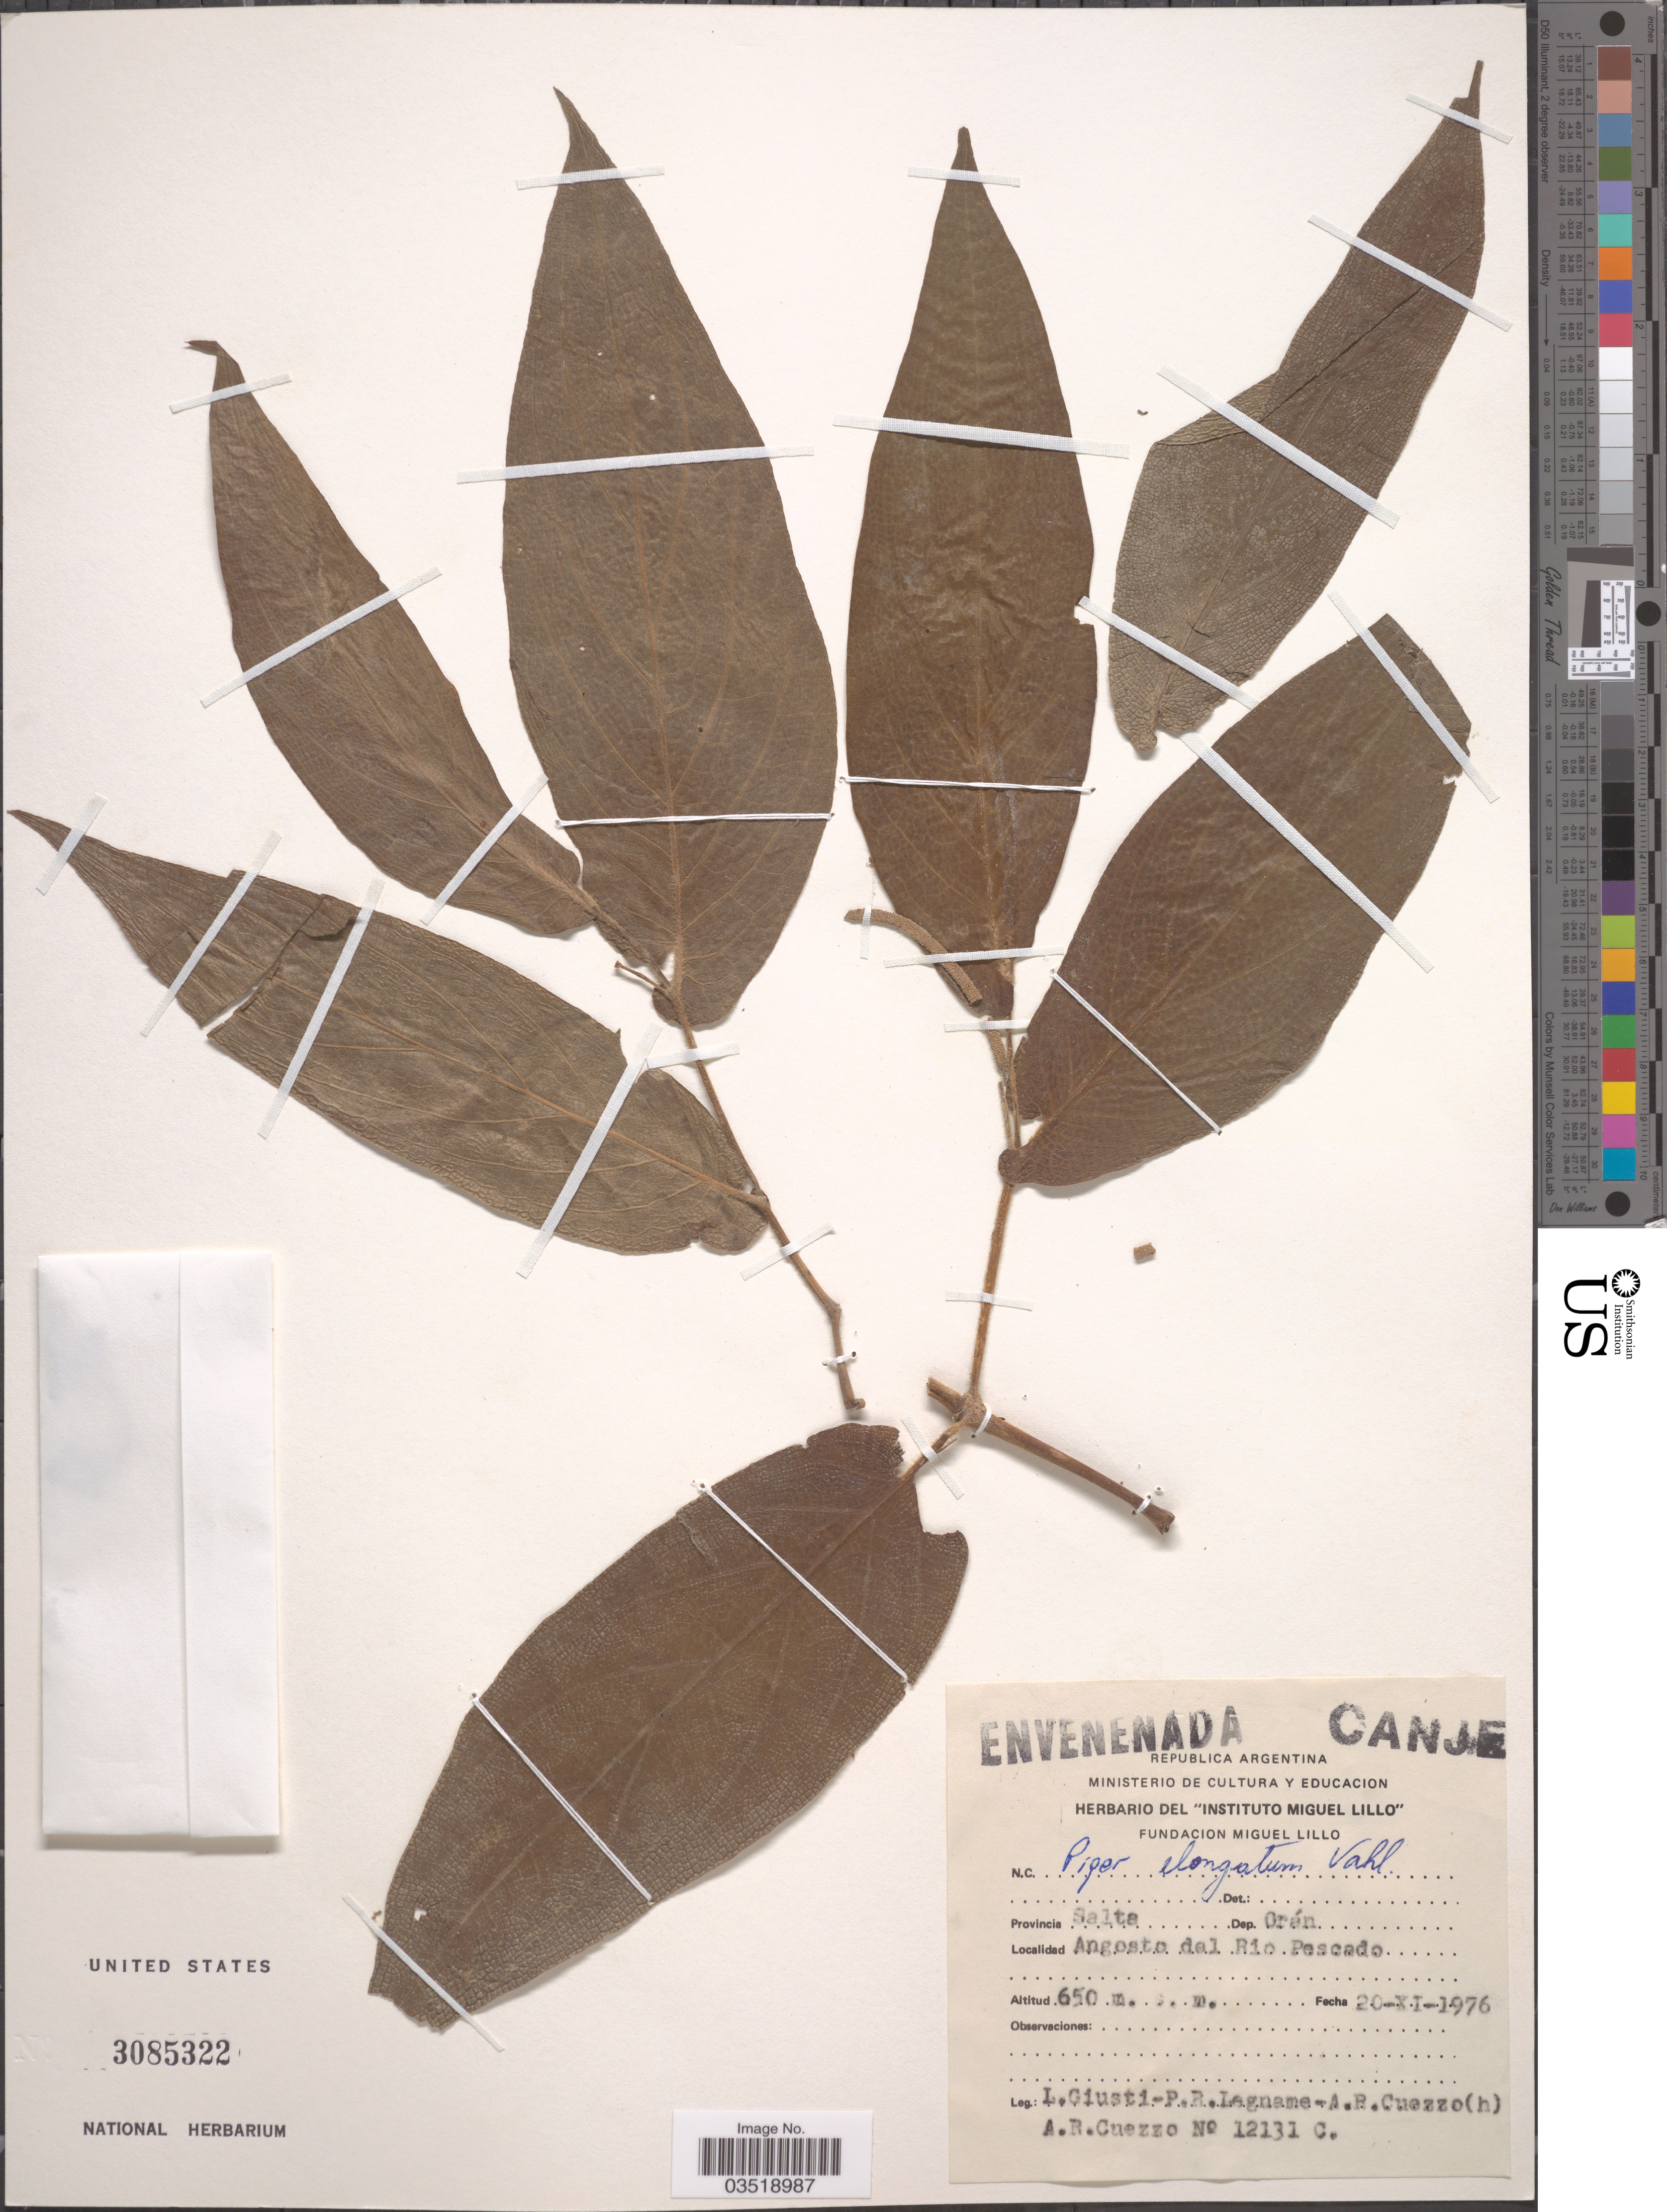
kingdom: Plantae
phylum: Tracheophyta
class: Magnoliopsida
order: Piperales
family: Piperaceae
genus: Piper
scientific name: Piper aduncum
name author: L.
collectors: L. Giusti, P. R. Legname & A. Cuezzo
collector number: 12131C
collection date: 1976-11-20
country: Argentina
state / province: Salta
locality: Dep. Grán. Angosto del Rio Pescado.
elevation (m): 650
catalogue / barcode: US 3085322